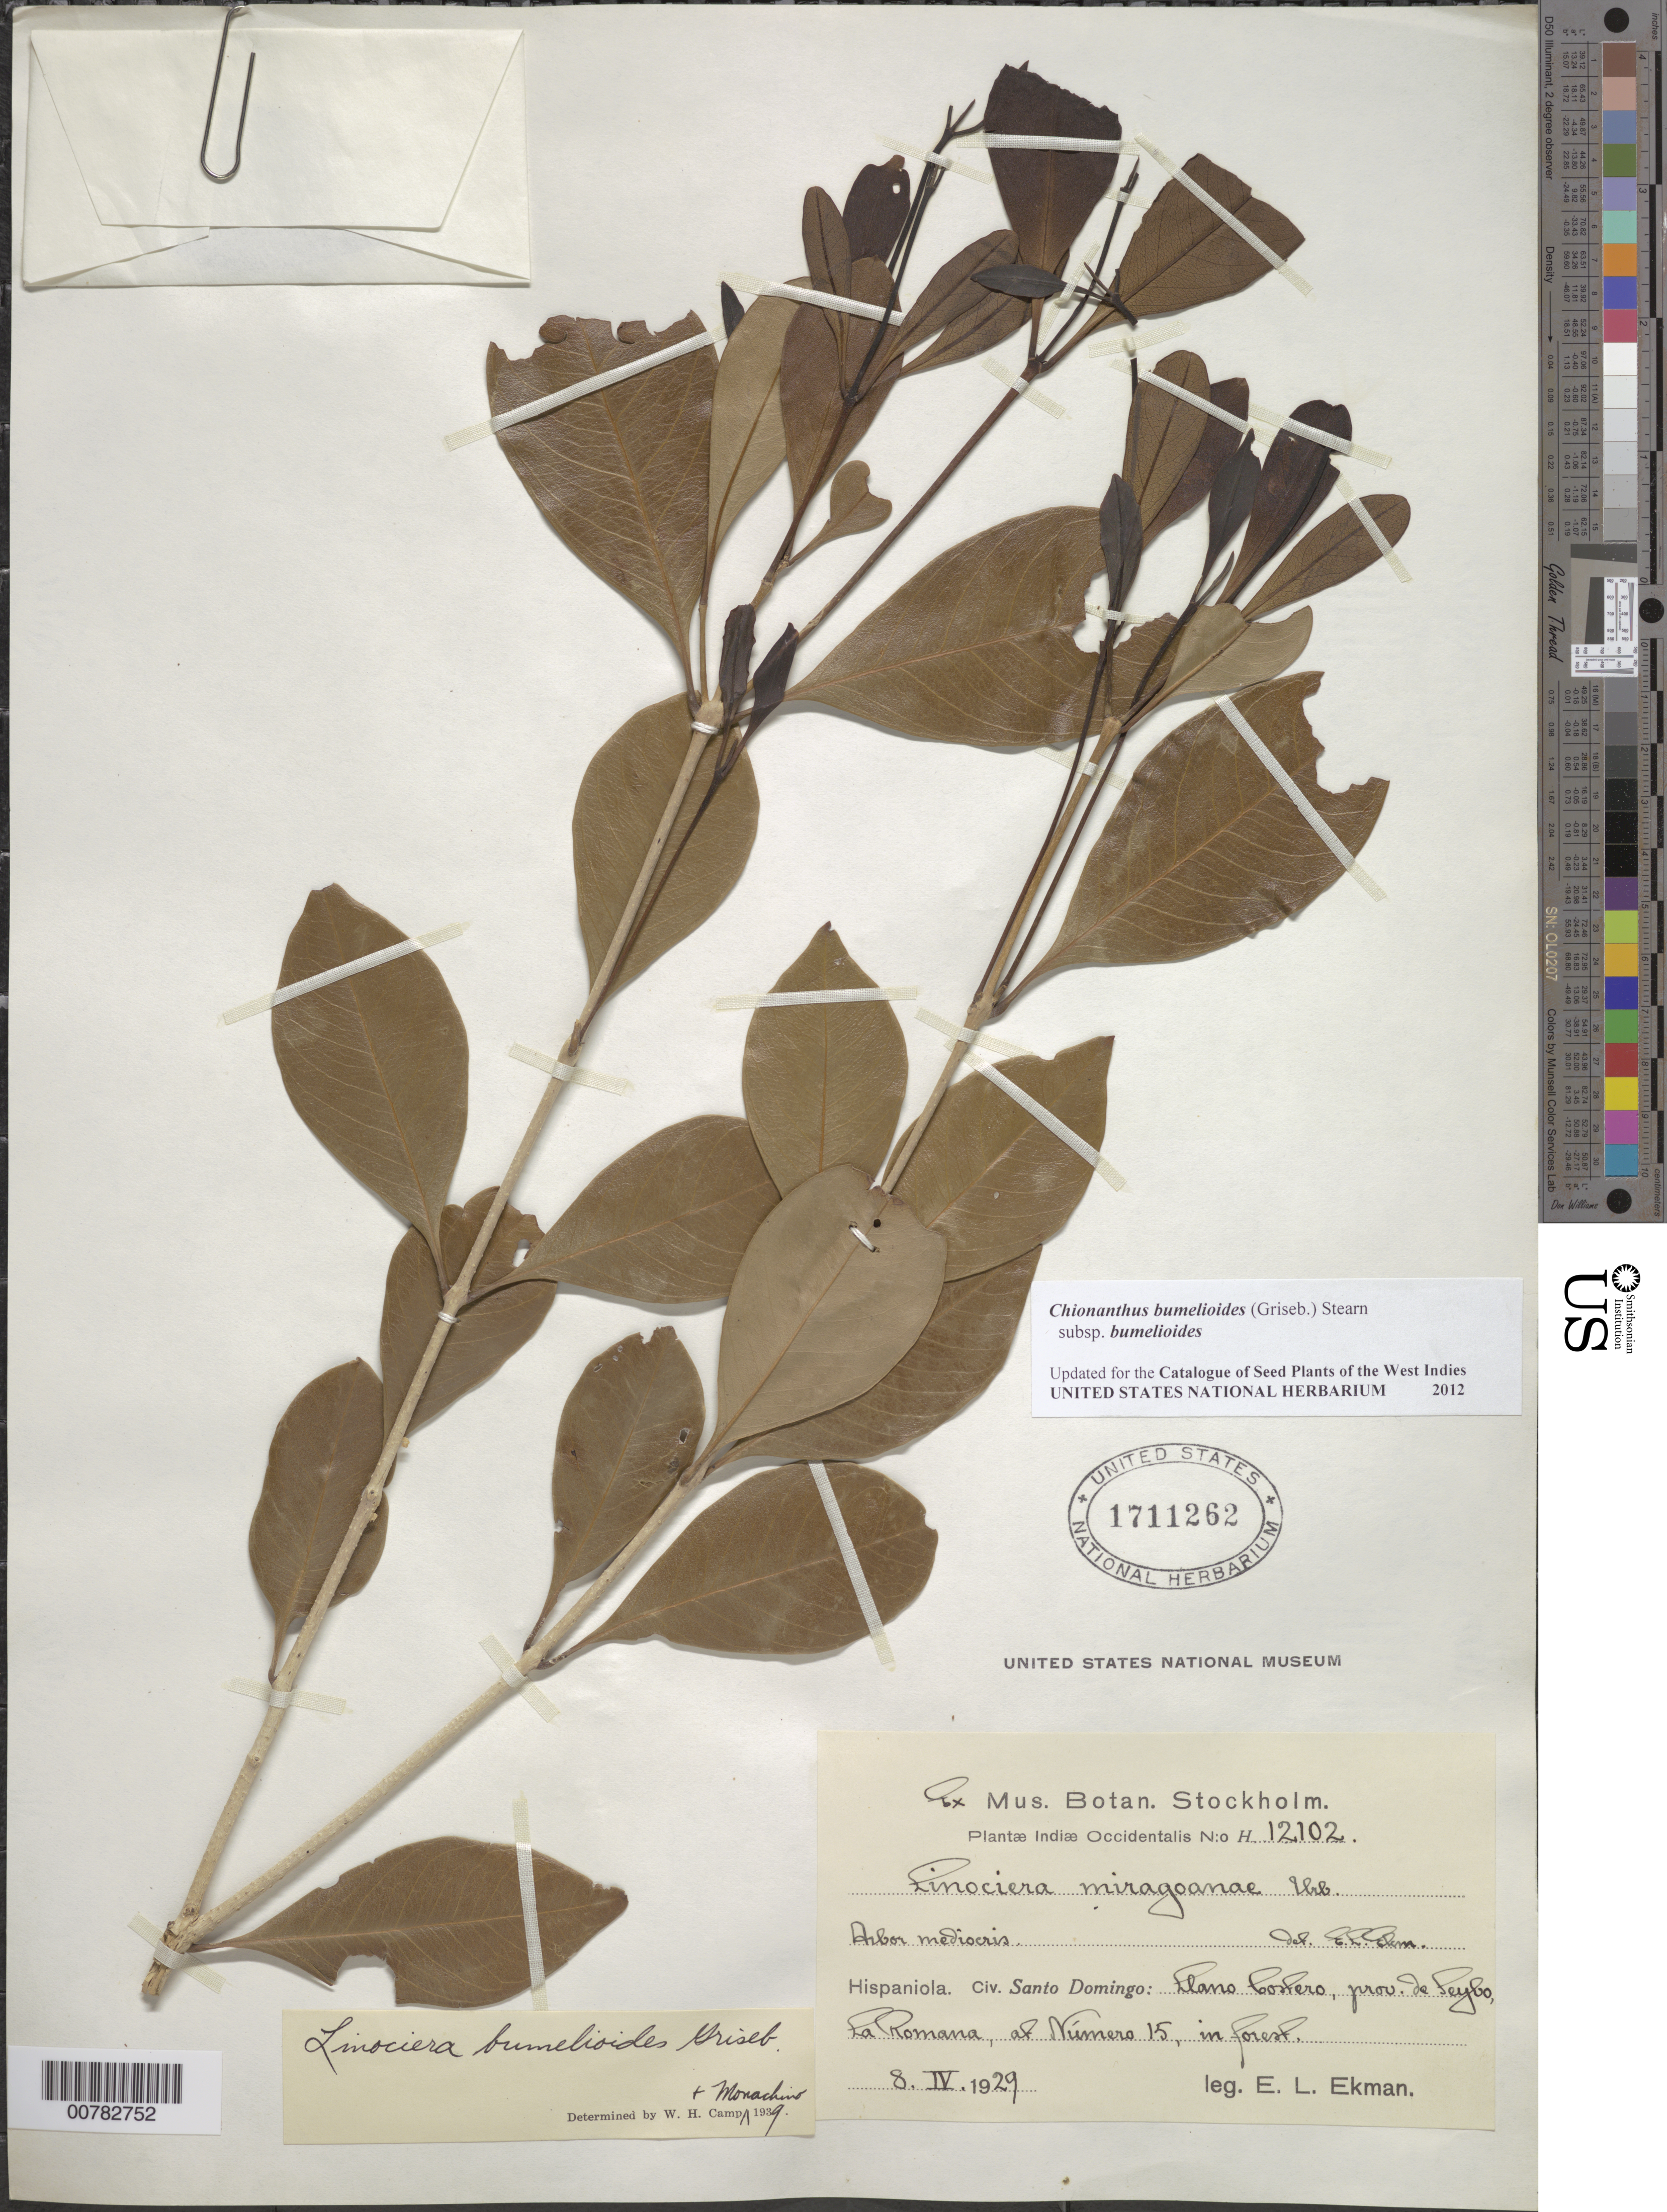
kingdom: Plantae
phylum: Tracheophyta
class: Magnoliopsida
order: Lamiales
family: Oleaceae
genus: Chionanthus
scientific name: Chionanthus bumelioides var. bumelioides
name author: (Griseb.) Stearn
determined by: Camp, --; Monach, --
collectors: E. L. Ekman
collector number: H 12102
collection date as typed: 08 Apr 1929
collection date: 1929-04-08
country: Dominican Republic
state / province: El Seibo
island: Hispaniola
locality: Llano Costero, La Romana, at Número 15.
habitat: In forest.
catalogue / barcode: US 1711262